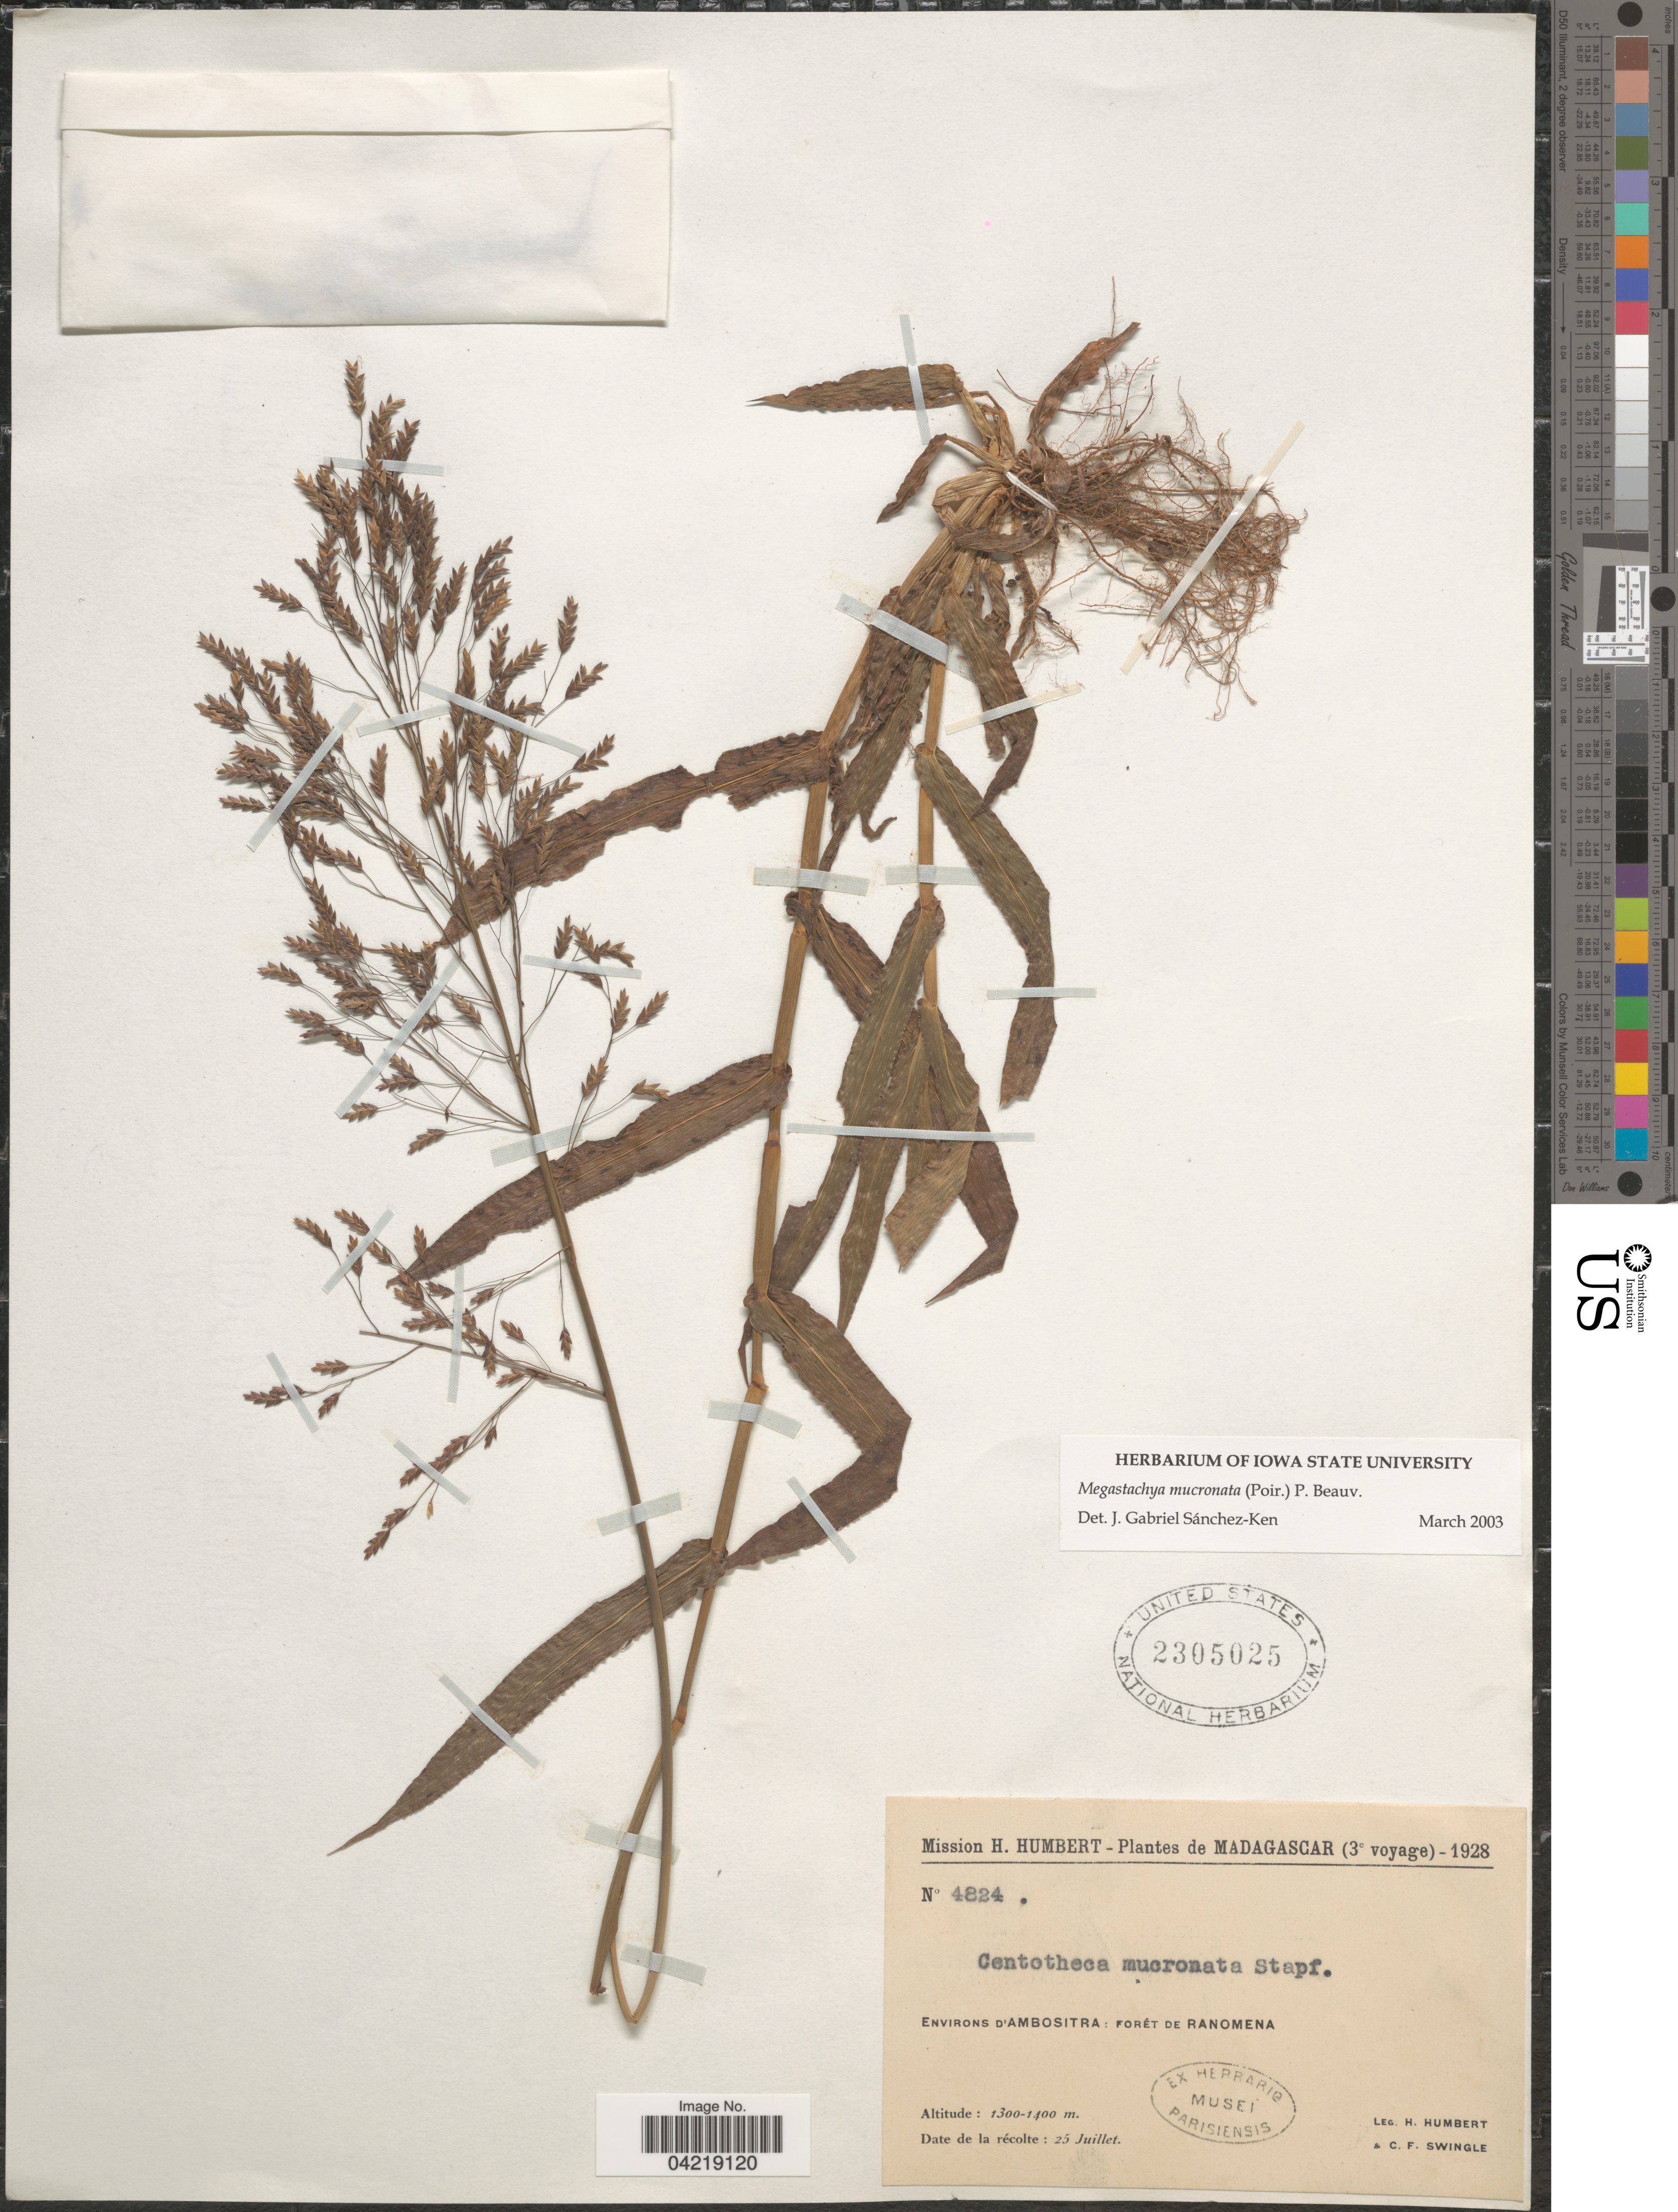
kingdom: Plantae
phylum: Tracheophyta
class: Liliopsida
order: Poales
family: Poaceae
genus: Megastachya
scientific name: Megastachya mucronata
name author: (Poir.) P. Beauv.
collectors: H. Humbert & C. Swingle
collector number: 4824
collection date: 1928-07-25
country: Madagascar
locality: Mission H. Humbert - Plantes de Madagascar (3e voyage) - 1928. Environs d'Ambositra: Forét de Ranomena.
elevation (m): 1300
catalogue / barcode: US 2305025